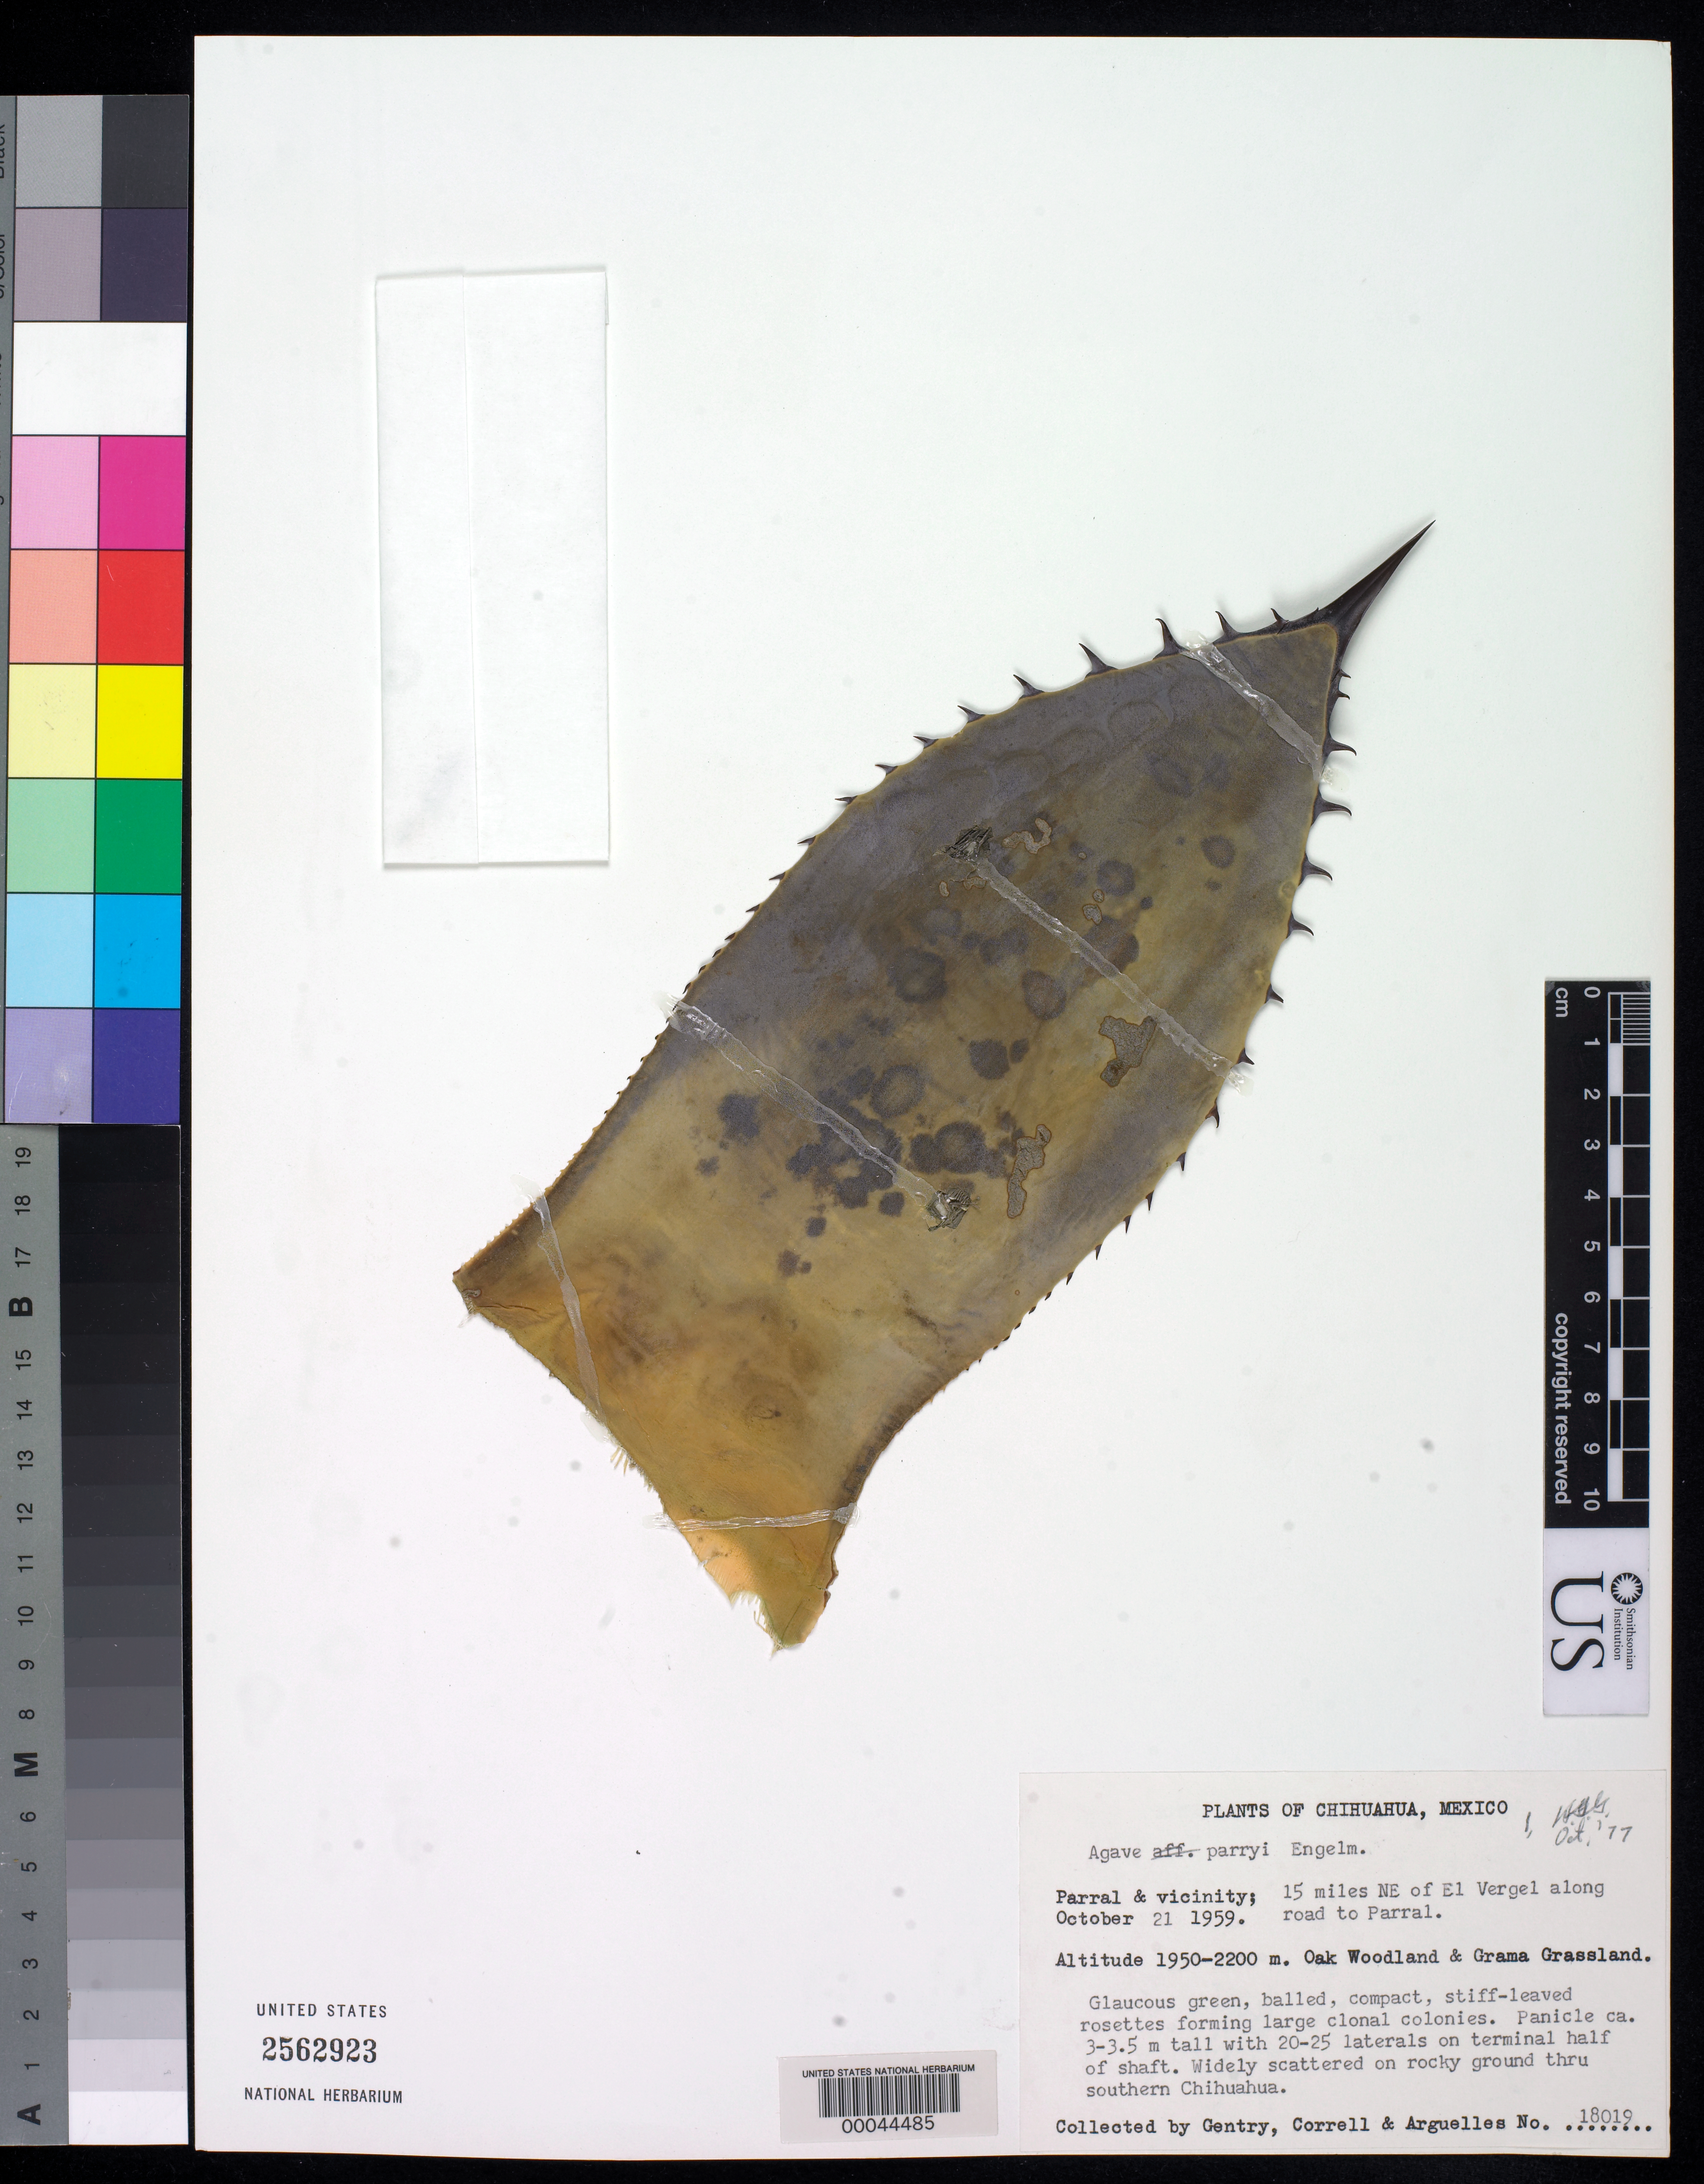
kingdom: Plantae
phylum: Tracheophyta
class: Liliopsida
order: Asparagales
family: Asparagaceae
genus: Agave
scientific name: Agave parryi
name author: Engelm.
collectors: H. S. Gentry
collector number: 18019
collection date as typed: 21 Oct 1959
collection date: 1959-10-21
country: Mexico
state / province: Chihuahua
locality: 15 mi NE of El Vergel along road to Parral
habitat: Oak woodland and grama grassland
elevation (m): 1950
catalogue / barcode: US 2562923